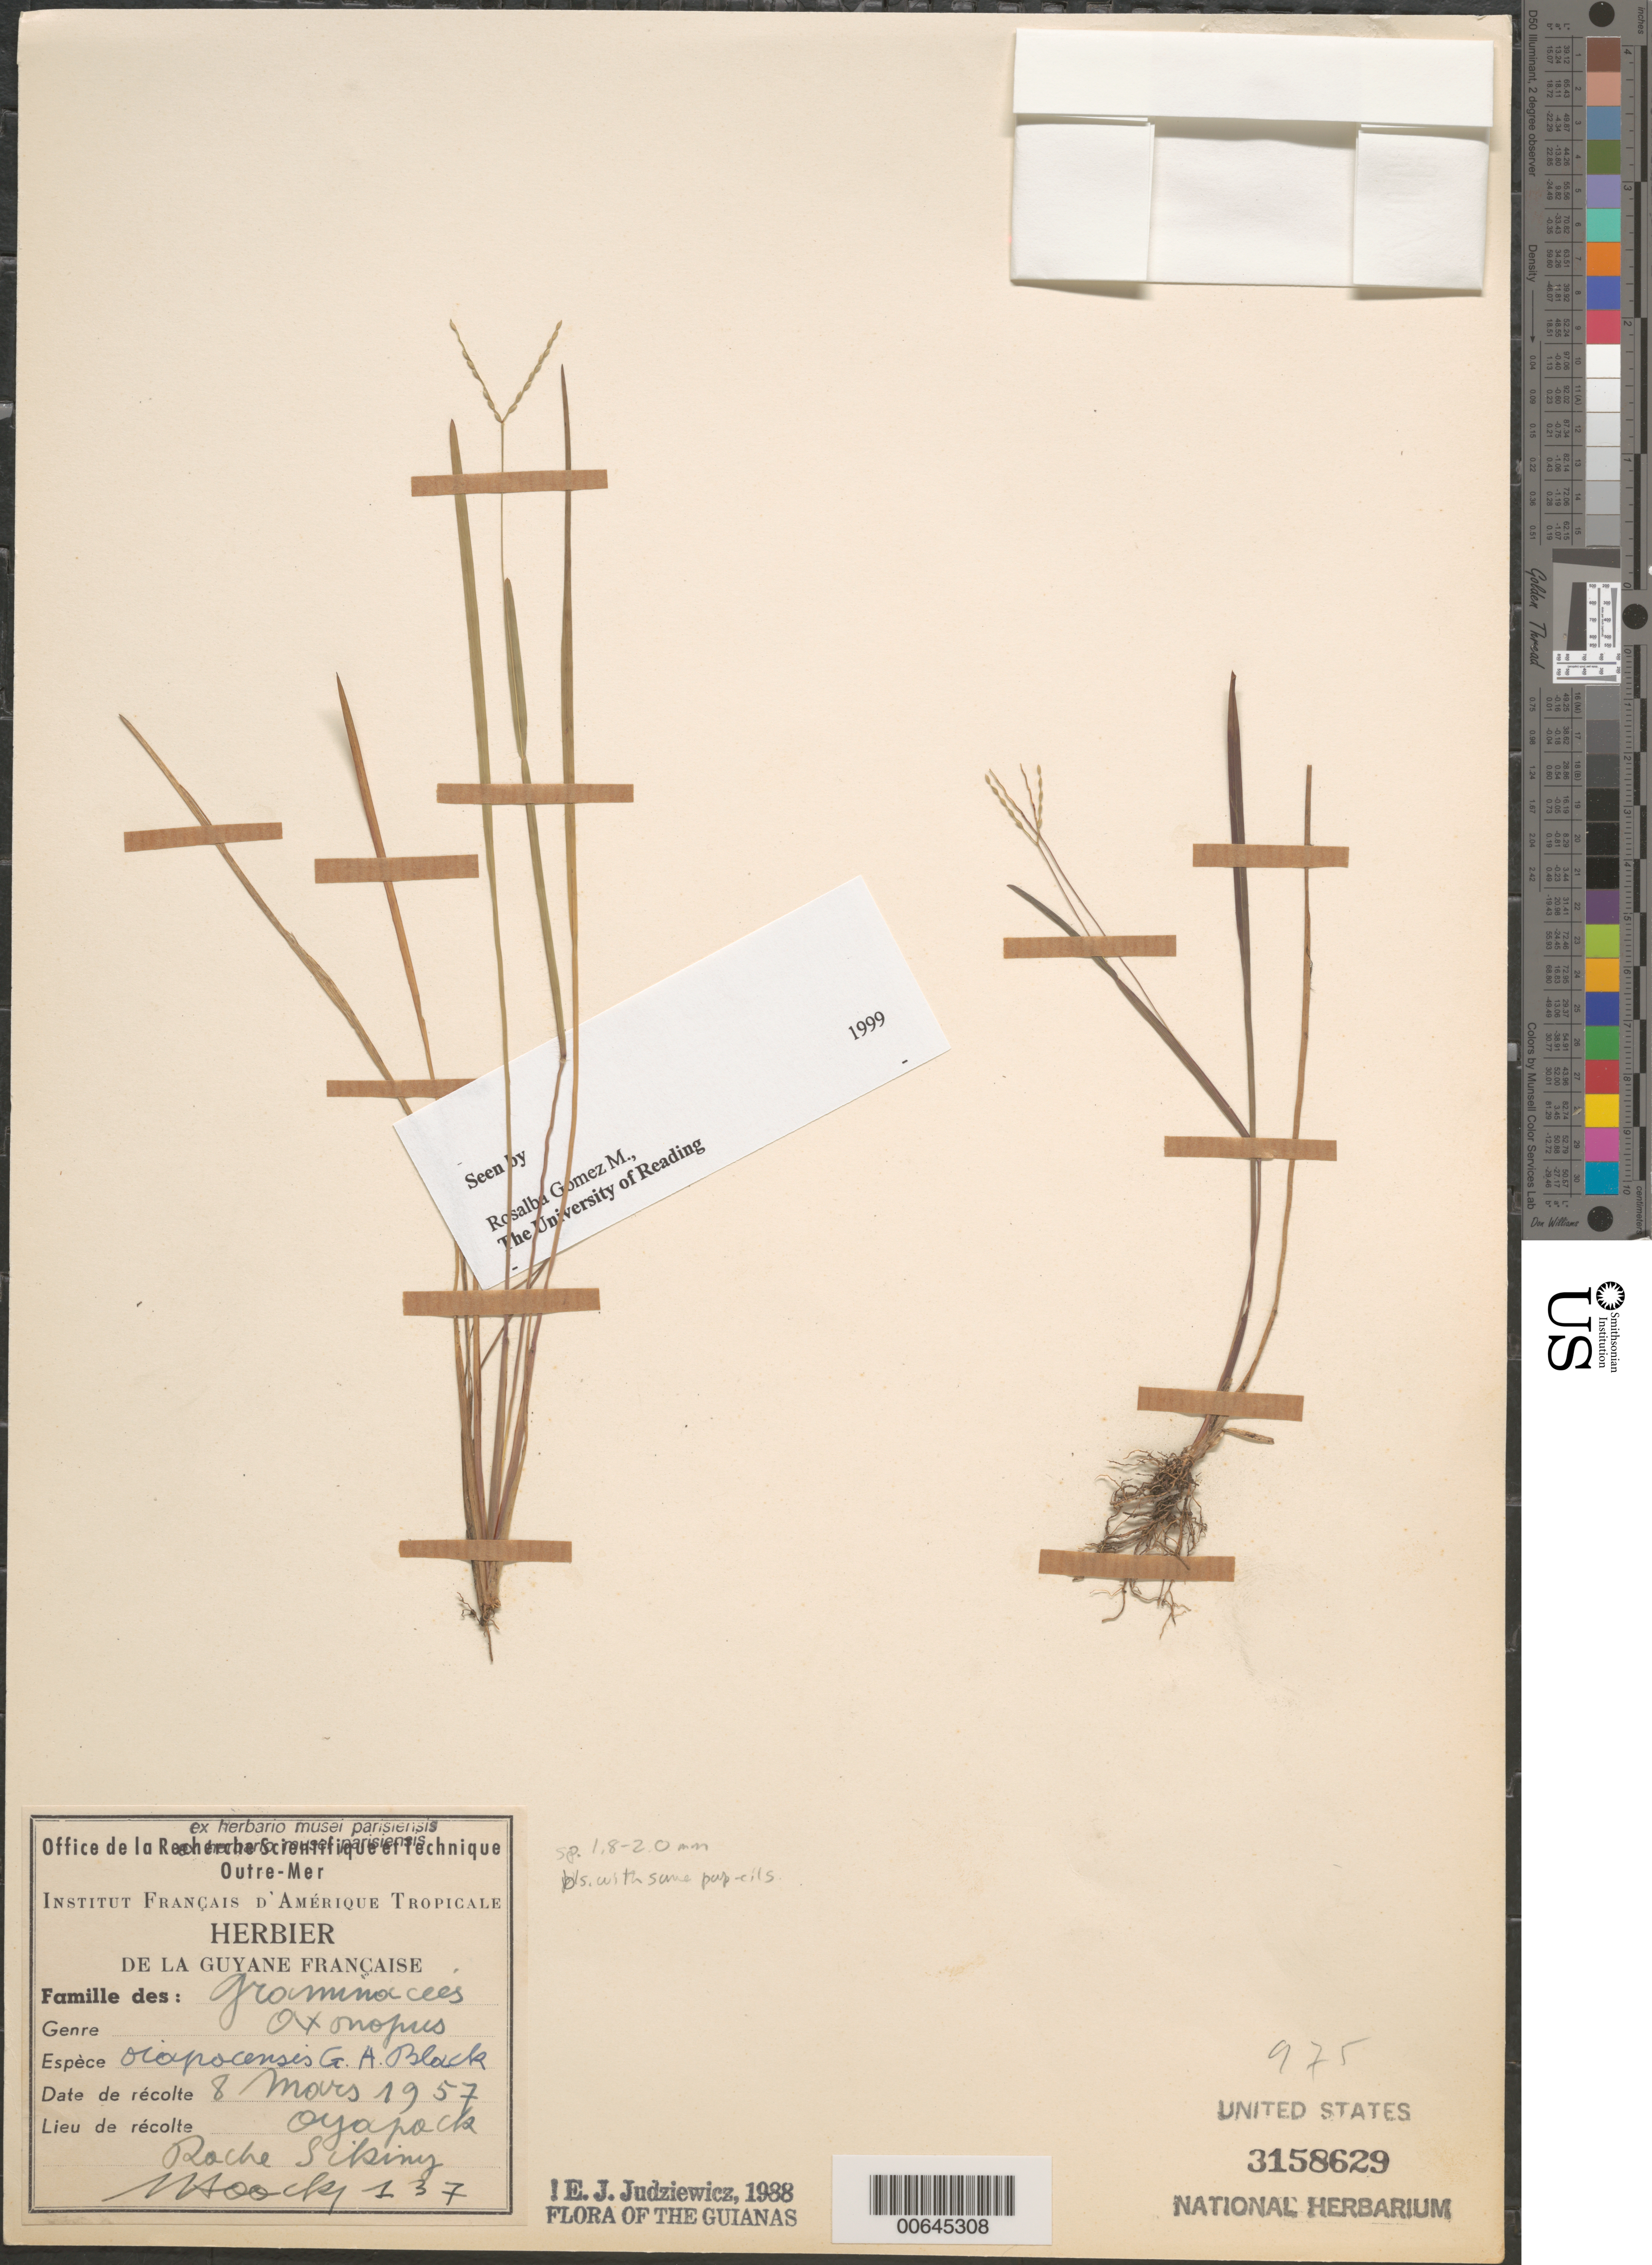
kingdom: Plantae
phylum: Tracheophyta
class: Liliopsida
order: Poales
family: Poaceae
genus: Axonopus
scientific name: Axonopus oiapocensis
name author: G.A. Black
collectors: J. Hoock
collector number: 137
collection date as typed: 8-Mar-57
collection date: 1957-03-08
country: French Guiana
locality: Oyapock, Chemin Roche Sikiny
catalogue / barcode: US 3158629